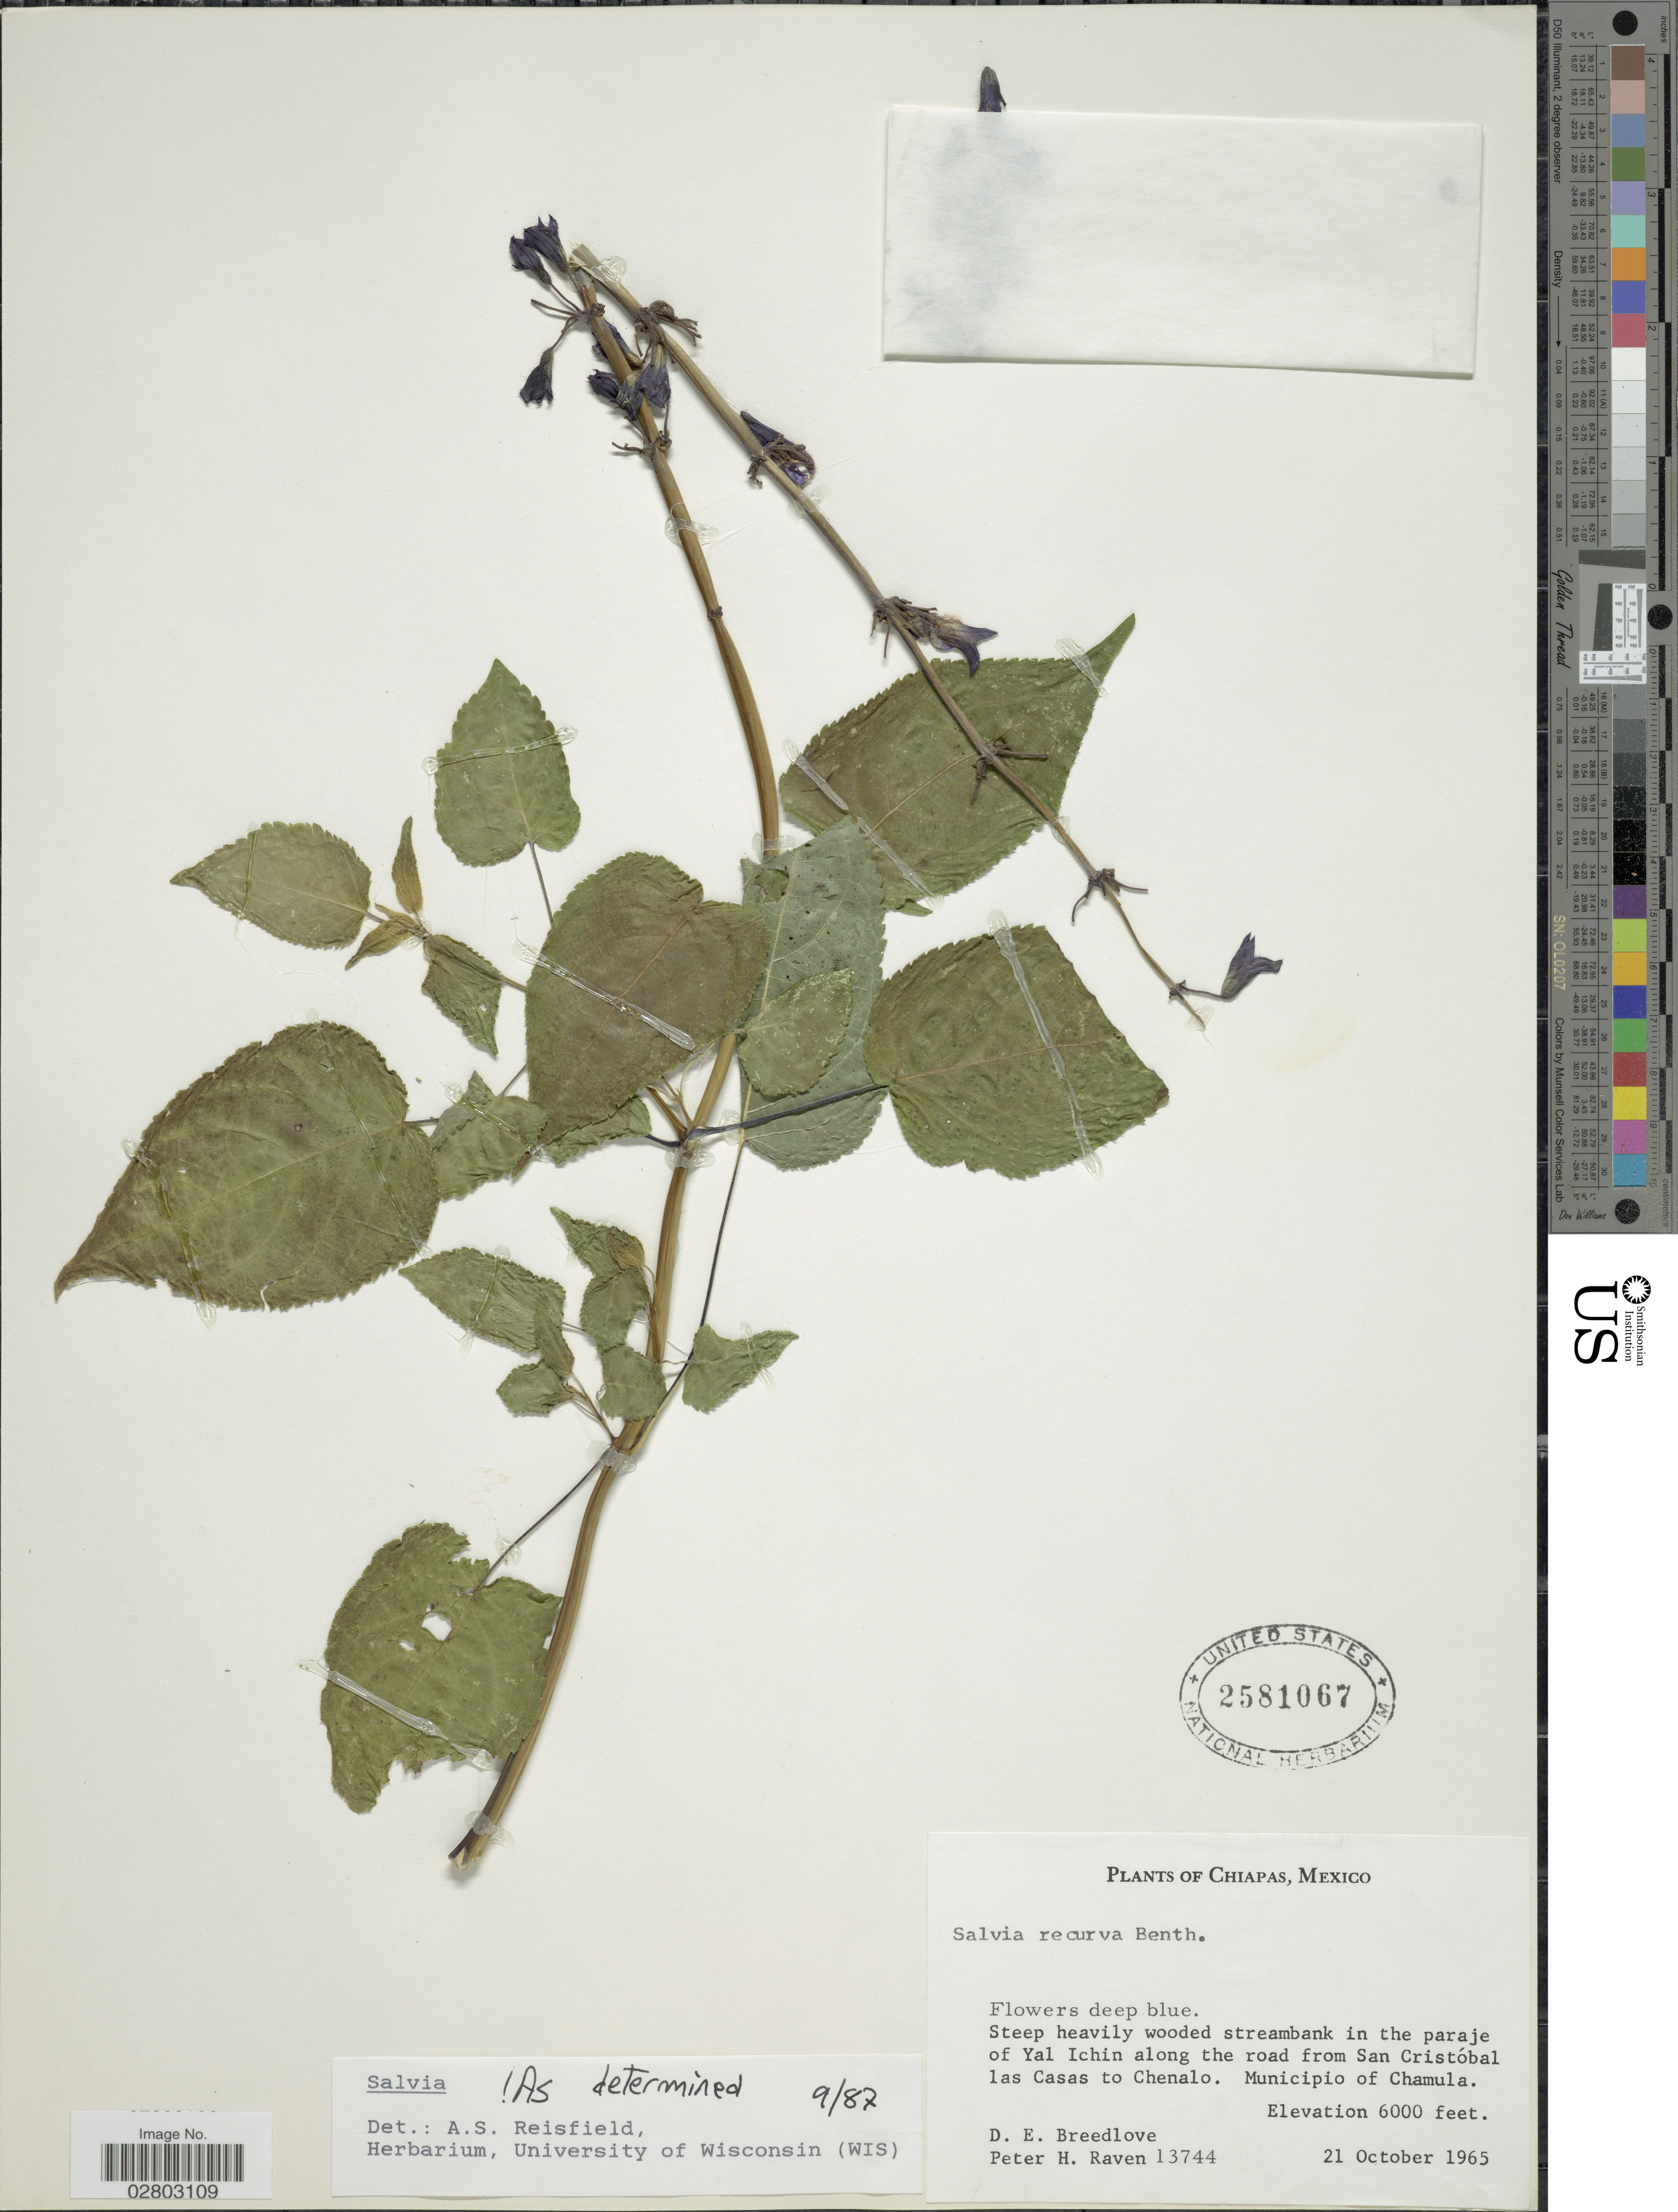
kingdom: Plantae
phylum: Tracheophyta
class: Magnoliopsida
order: Lamiales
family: Lamiaceae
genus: Salvia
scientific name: Salvia recurva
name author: Benth.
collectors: D. E. Breedlove & P. Raven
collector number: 13744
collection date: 1965-10-21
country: Mexico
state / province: Chiapas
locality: Steep heavily wood streambank in the paraje of Yal Ichin along the road from San Cristóbal las Casas to Chenalo, Municipio of Chamula.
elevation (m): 1829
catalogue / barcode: US 2581067